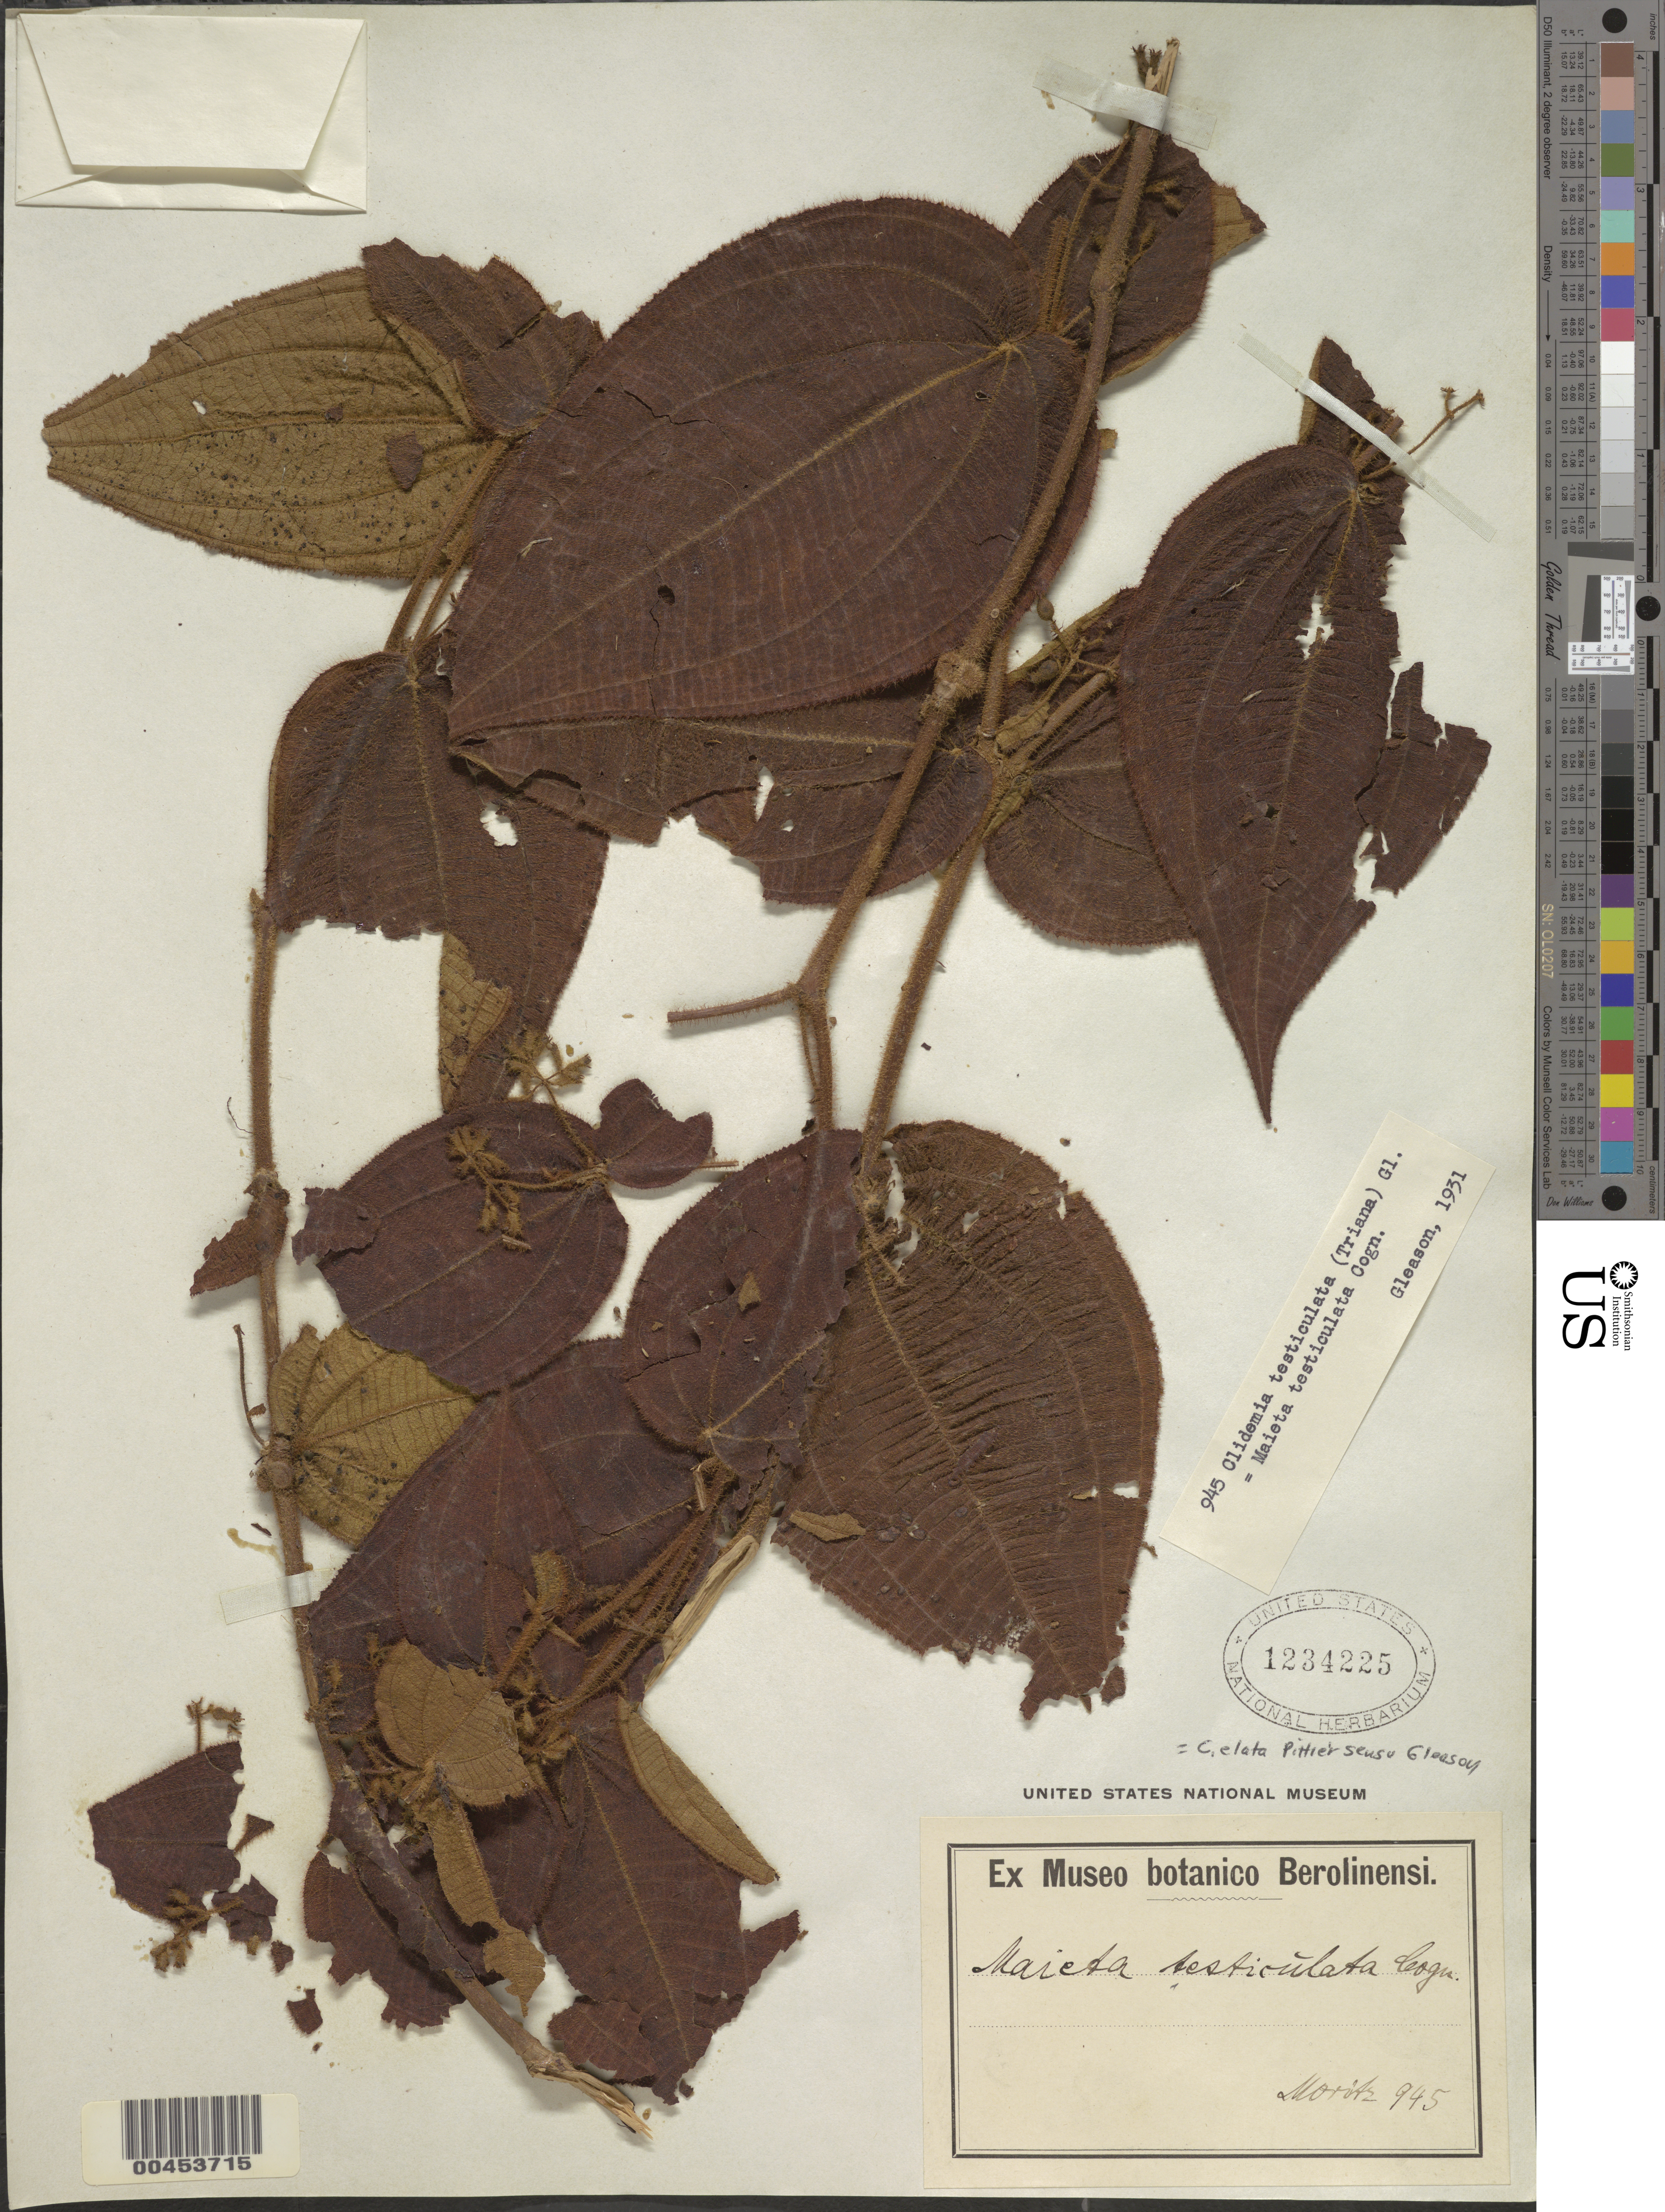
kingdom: Plantae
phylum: Tracheophyta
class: Magnoliopsida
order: Myrtales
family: Melastomataceae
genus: Clidemia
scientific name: Clidemia ciliata var. ciliata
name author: D. Don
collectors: J. W. Moritz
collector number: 945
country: Venezuela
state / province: Mérida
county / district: Libertador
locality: Mérida Merida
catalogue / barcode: US 1234225